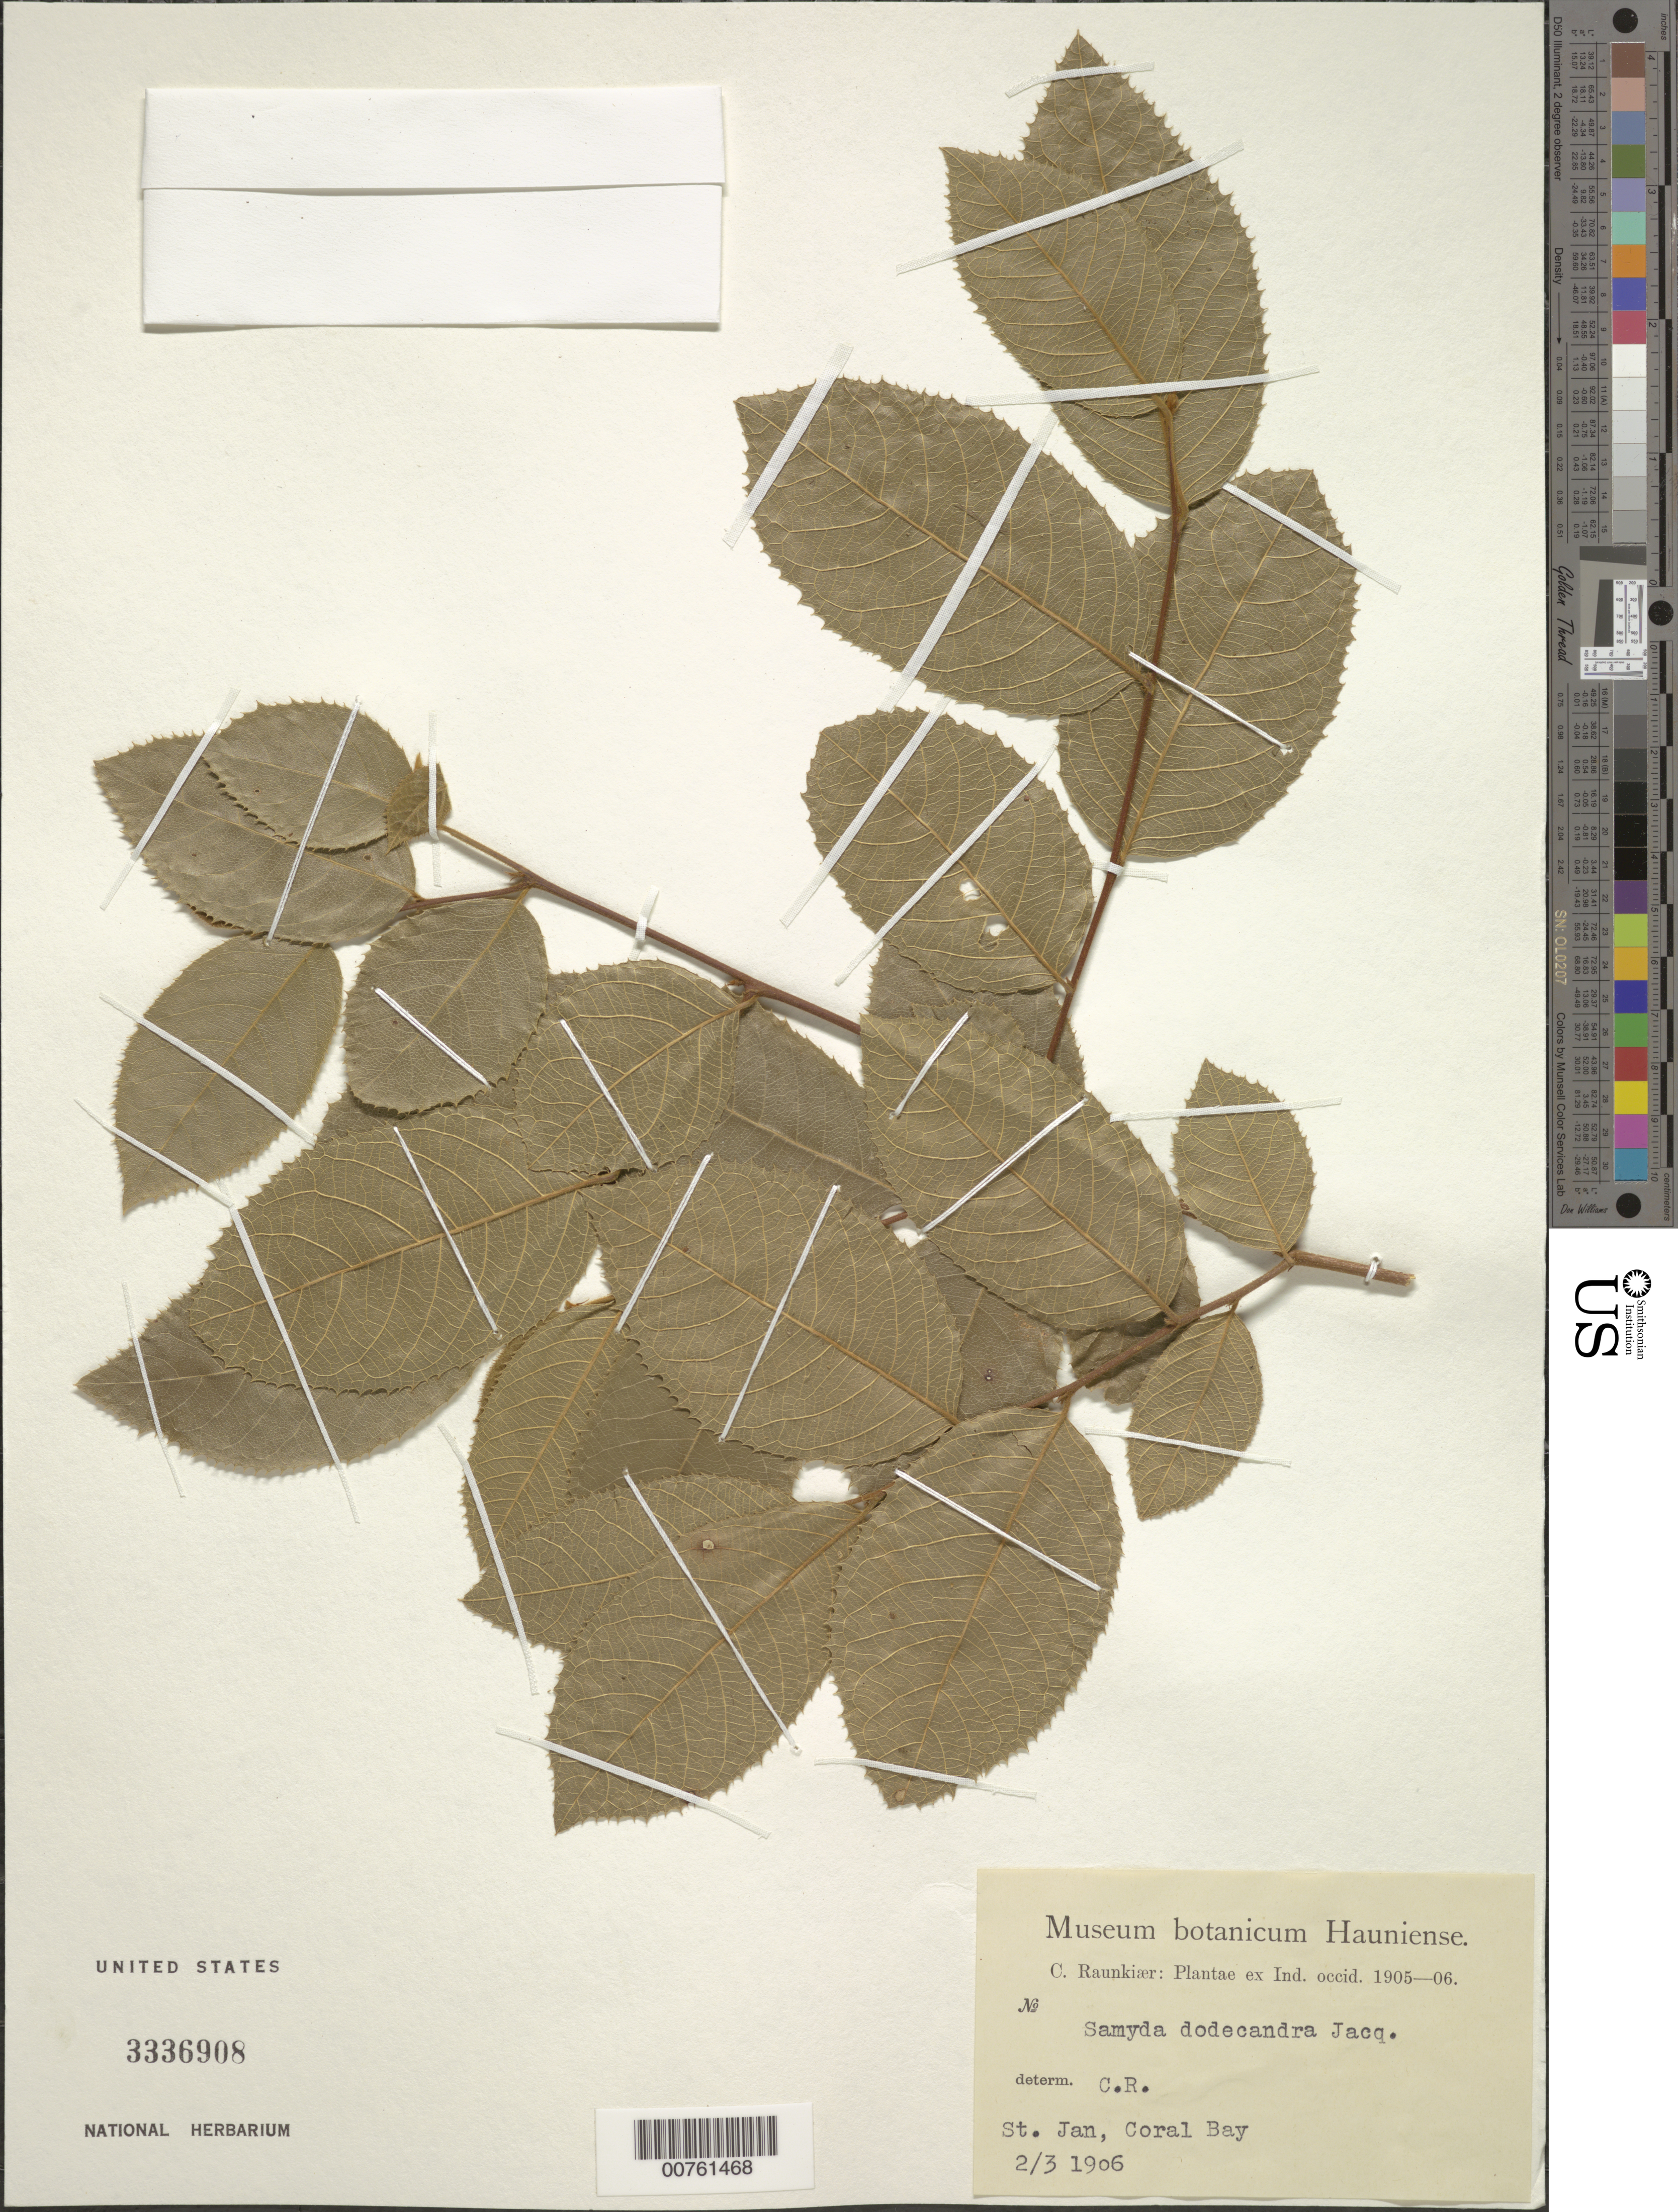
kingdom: Plantae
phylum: Tracheophyta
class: Magnoliopsida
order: Malpighiales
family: Salicaceae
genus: Casearia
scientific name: Casearia dodecandra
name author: (Jacq.) T. Samar. & M.H. Alford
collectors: C. Raunkiær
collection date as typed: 02 Mar 1906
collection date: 1906-03-02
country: U.S. Virgin Islands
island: St. John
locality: Coral Bay.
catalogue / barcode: US 3366908